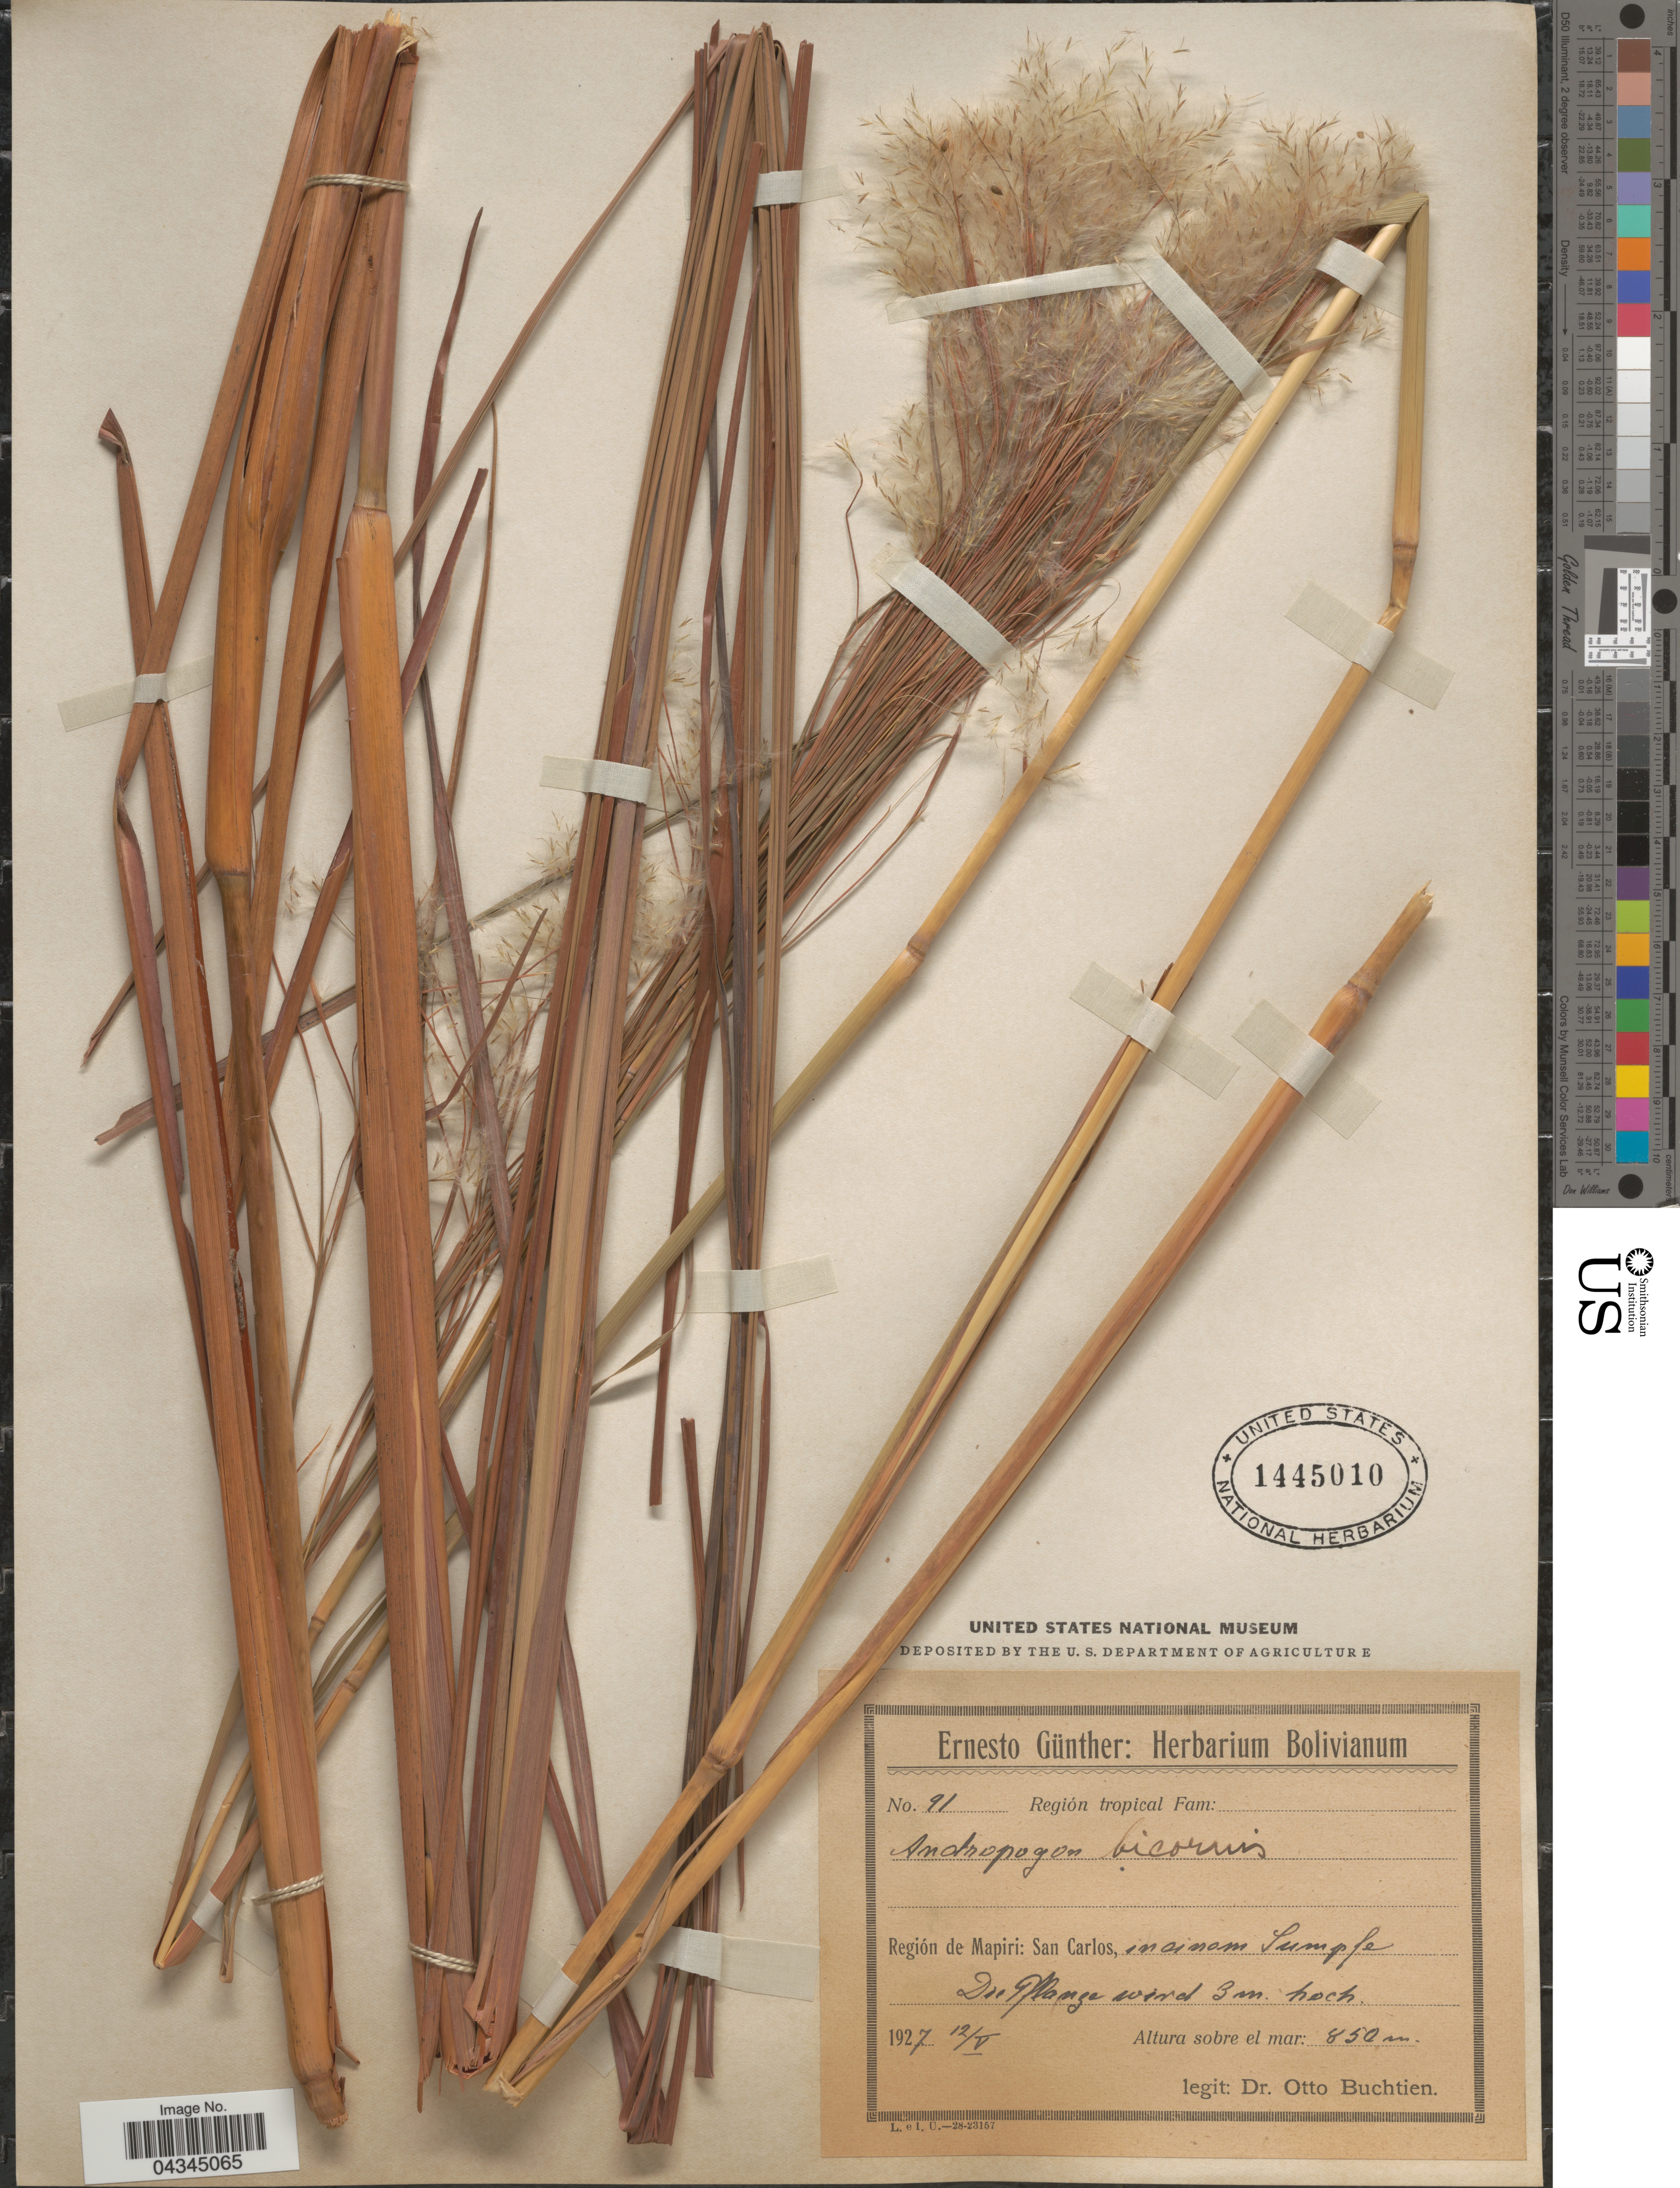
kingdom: Plantae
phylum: Tracheophyta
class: Liliopsida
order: Poales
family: Poaceae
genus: Andropogon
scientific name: Andropogon bicornis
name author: L.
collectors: O. Buchtien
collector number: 91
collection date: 1927-05-12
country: Bolivia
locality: Región tropical. Región de Mapiri: San Carlos, in einam Sumpfe. Die Pflanze wird 3m. Hoch.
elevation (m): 850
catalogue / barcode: US 1445010